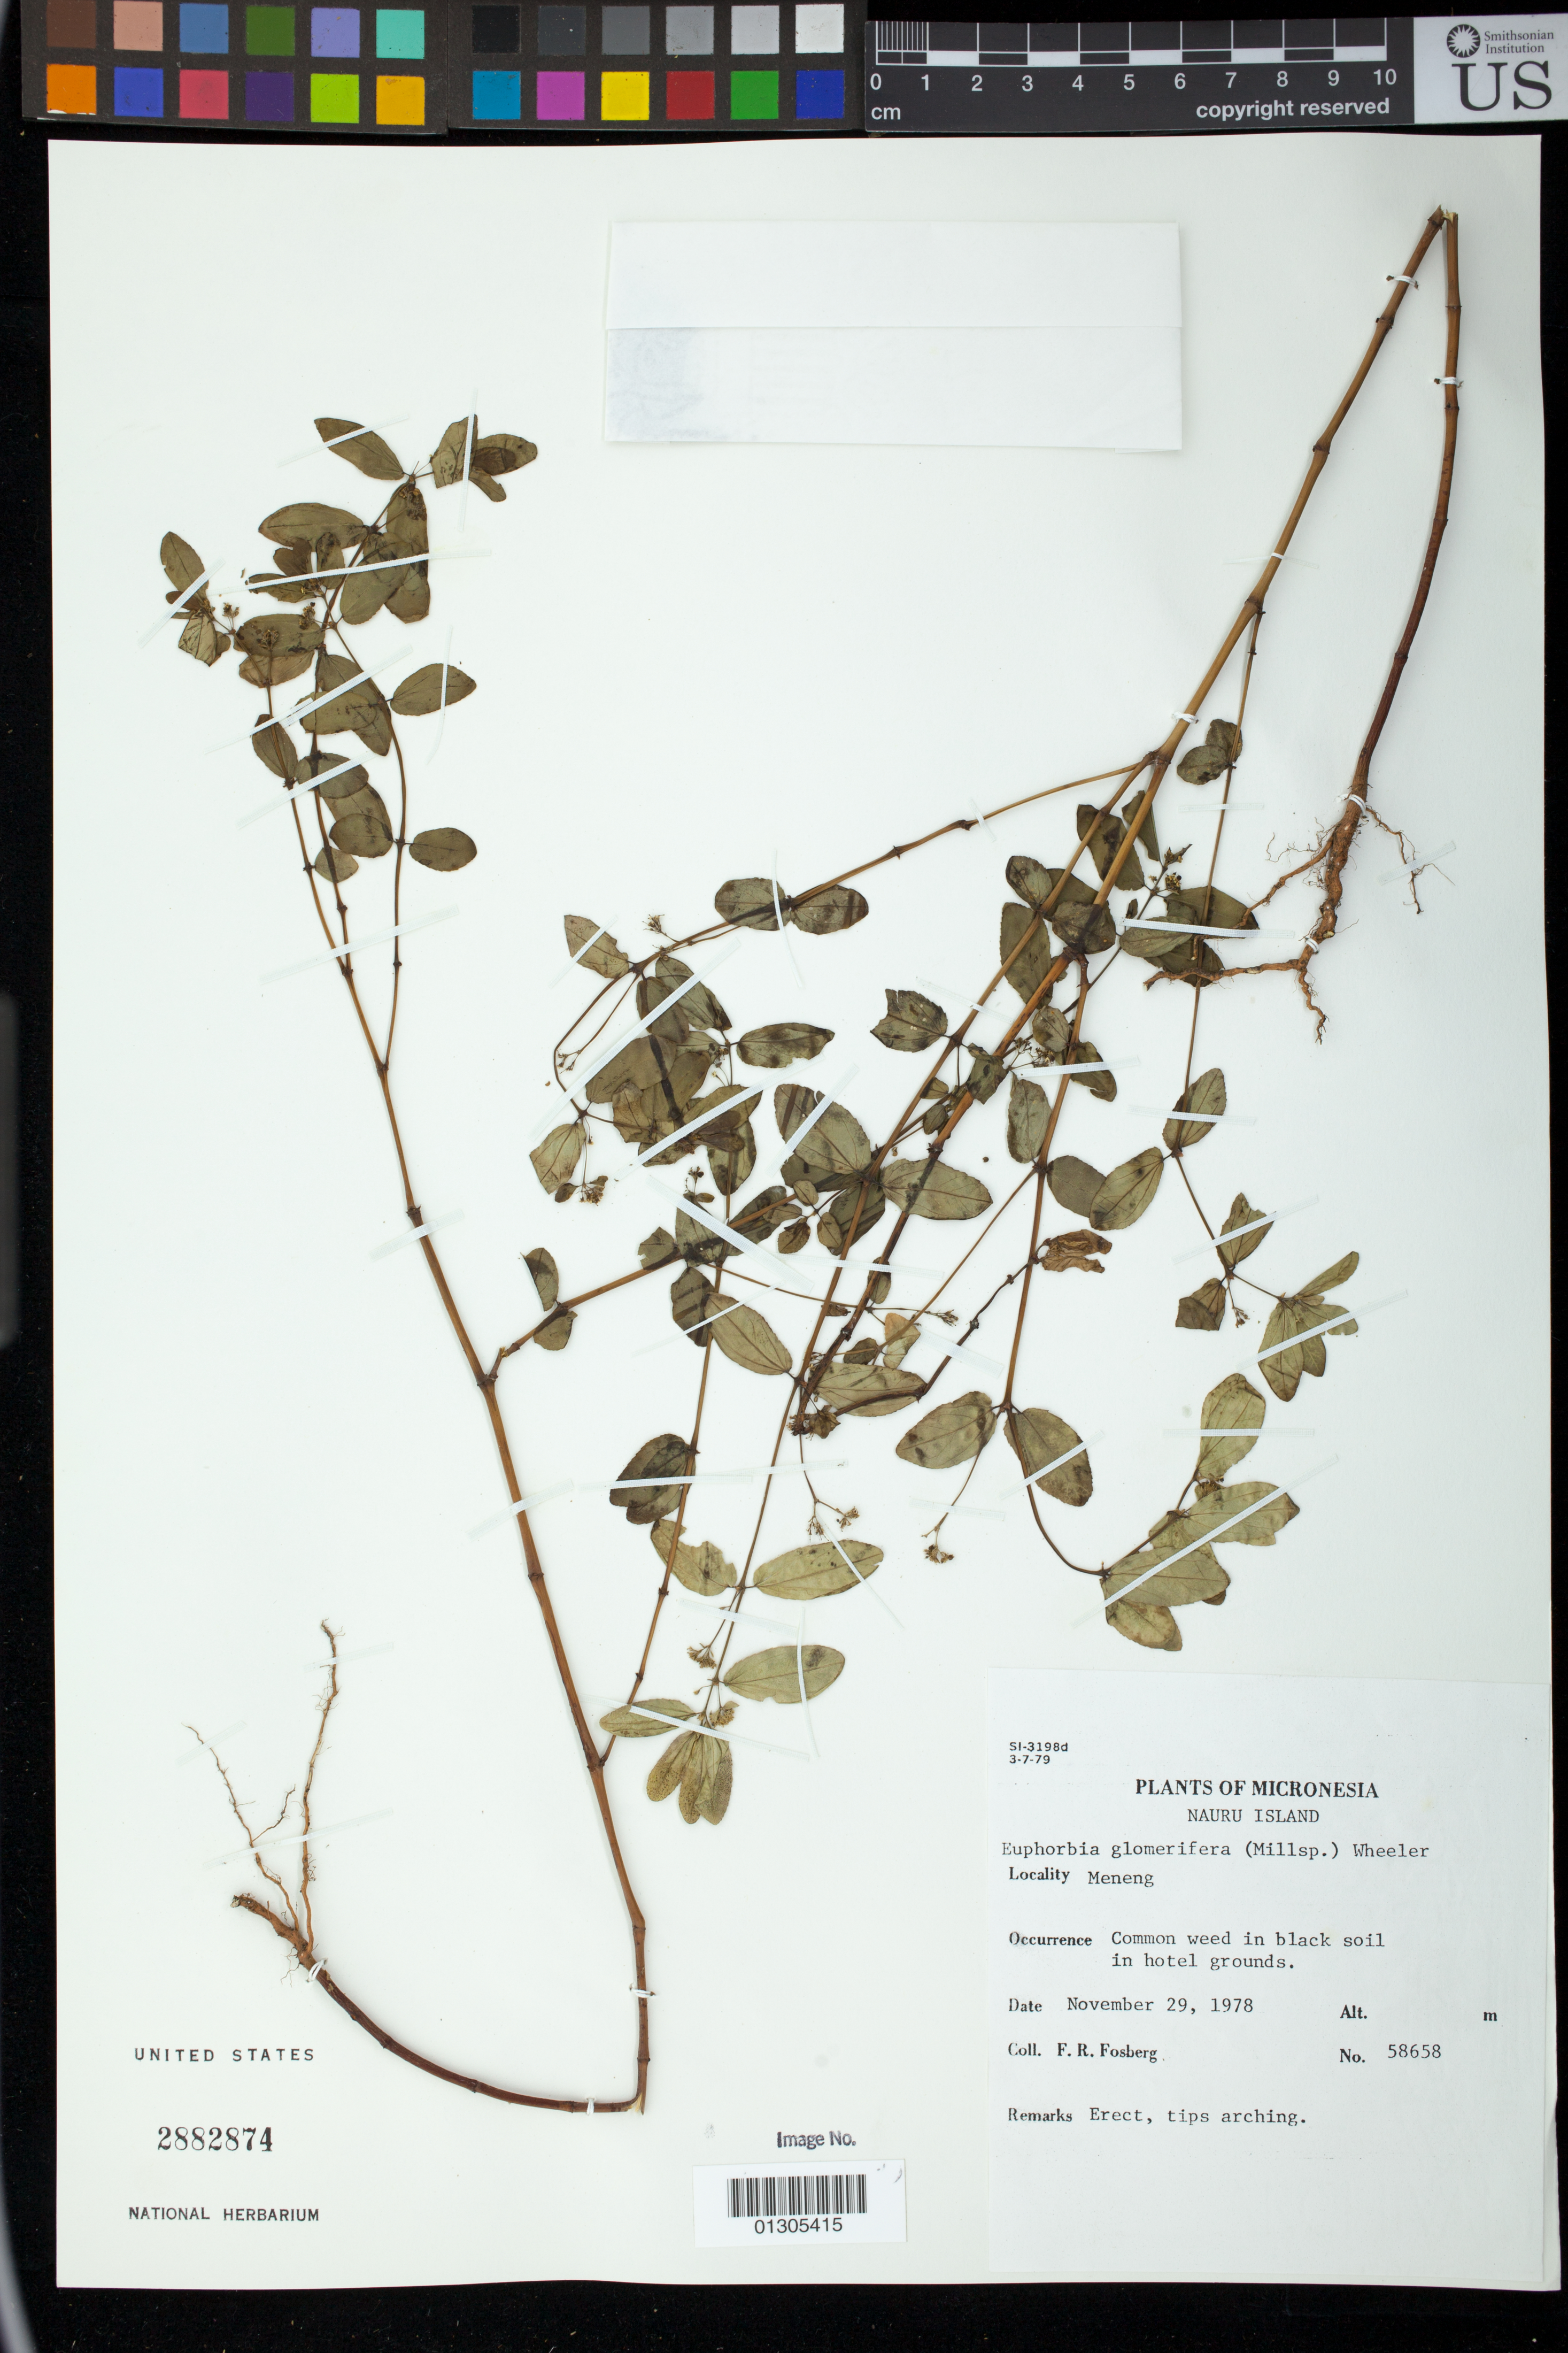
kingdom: Plantae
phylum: Tracheophyta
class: Magnoliopsida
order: Malpighiales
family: Euphorbiaceae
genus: Euphorbia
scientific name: Euphorbia hypericifolia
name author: L.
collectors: F. R. Fosberg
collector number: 58658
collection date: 1978-11-29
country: Nauru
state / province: Meneng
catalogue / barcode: US 2882874